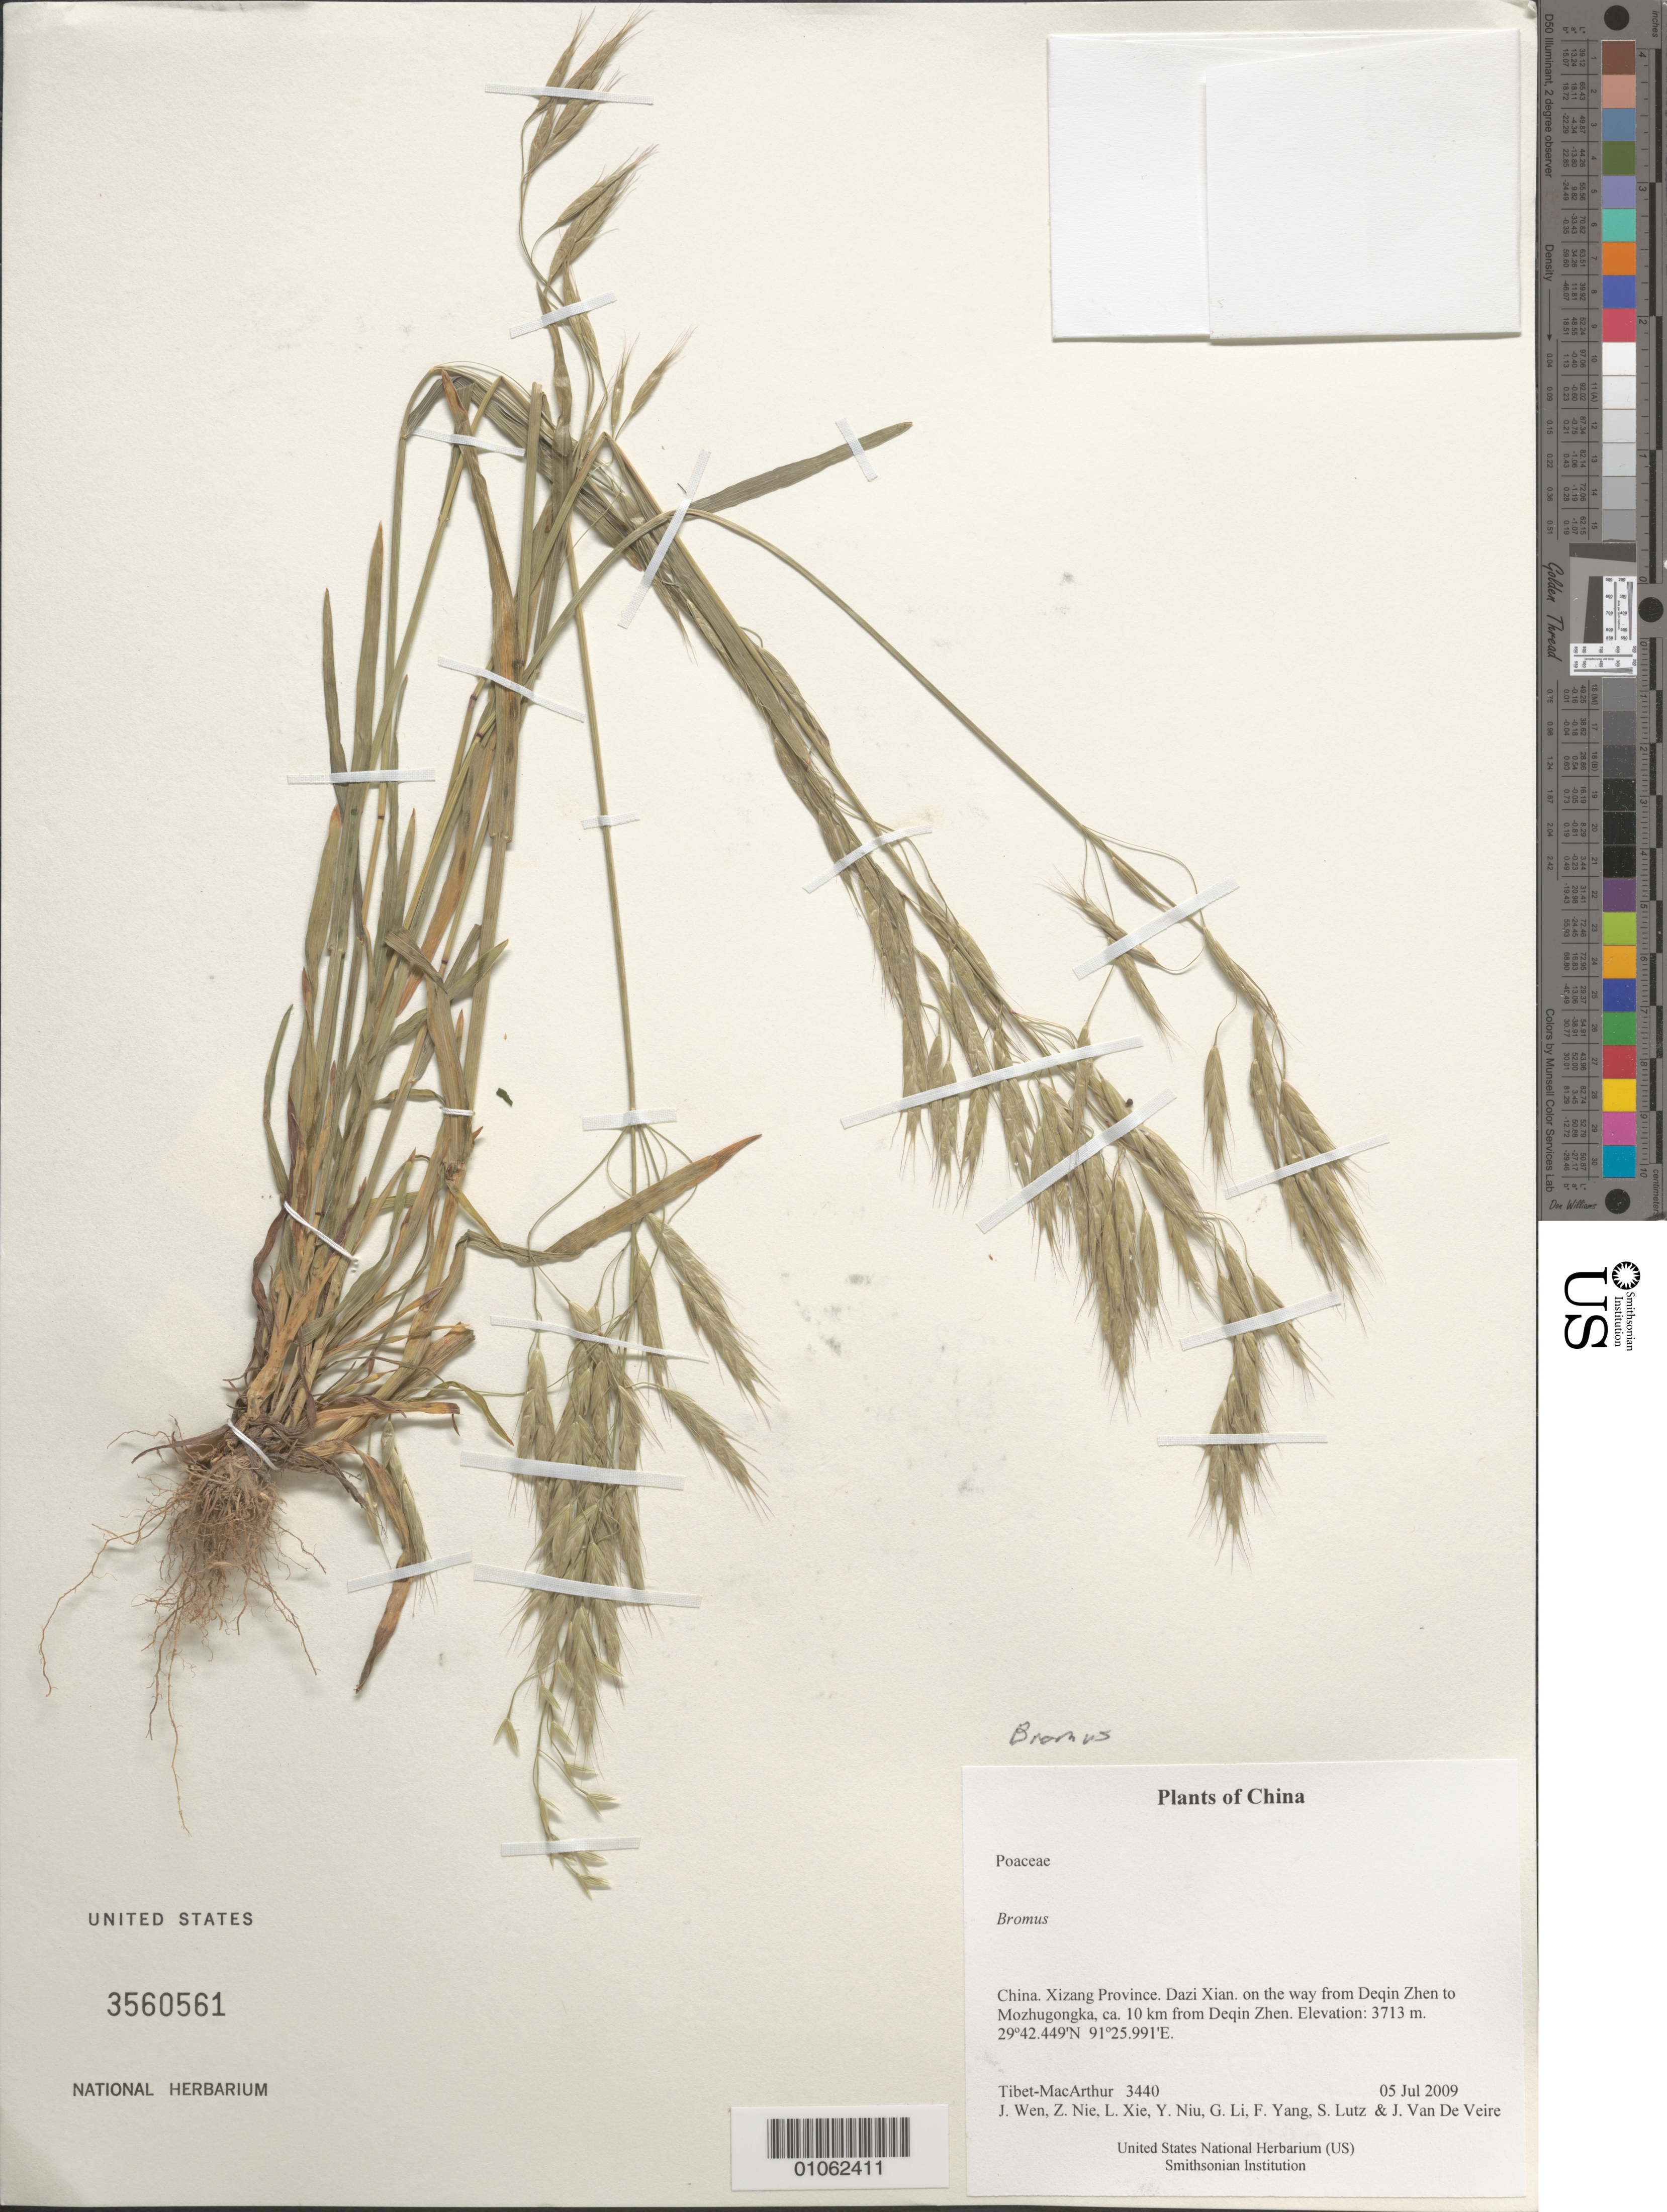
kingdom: Plantae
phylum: Tracheophyta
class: Liliopsida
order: Poales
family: Poaceae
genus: Bromus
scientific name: Bromus sp.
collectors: Tibet-MacArthur, J. Wen, Z. Nie, L. Xie, Y. Niu, G. Li, F. Yang, S. Lutz & J. Van De Veire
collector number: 3440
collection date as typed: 05 Jul 2009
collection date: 2009-07-05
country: China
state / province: Xizang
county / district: Dazi Xian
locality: on the way from Deqin Zhen to Mozhugongka, ca. 10 km from Deqin Zhen.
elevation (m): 3713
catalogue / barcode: US 3560561